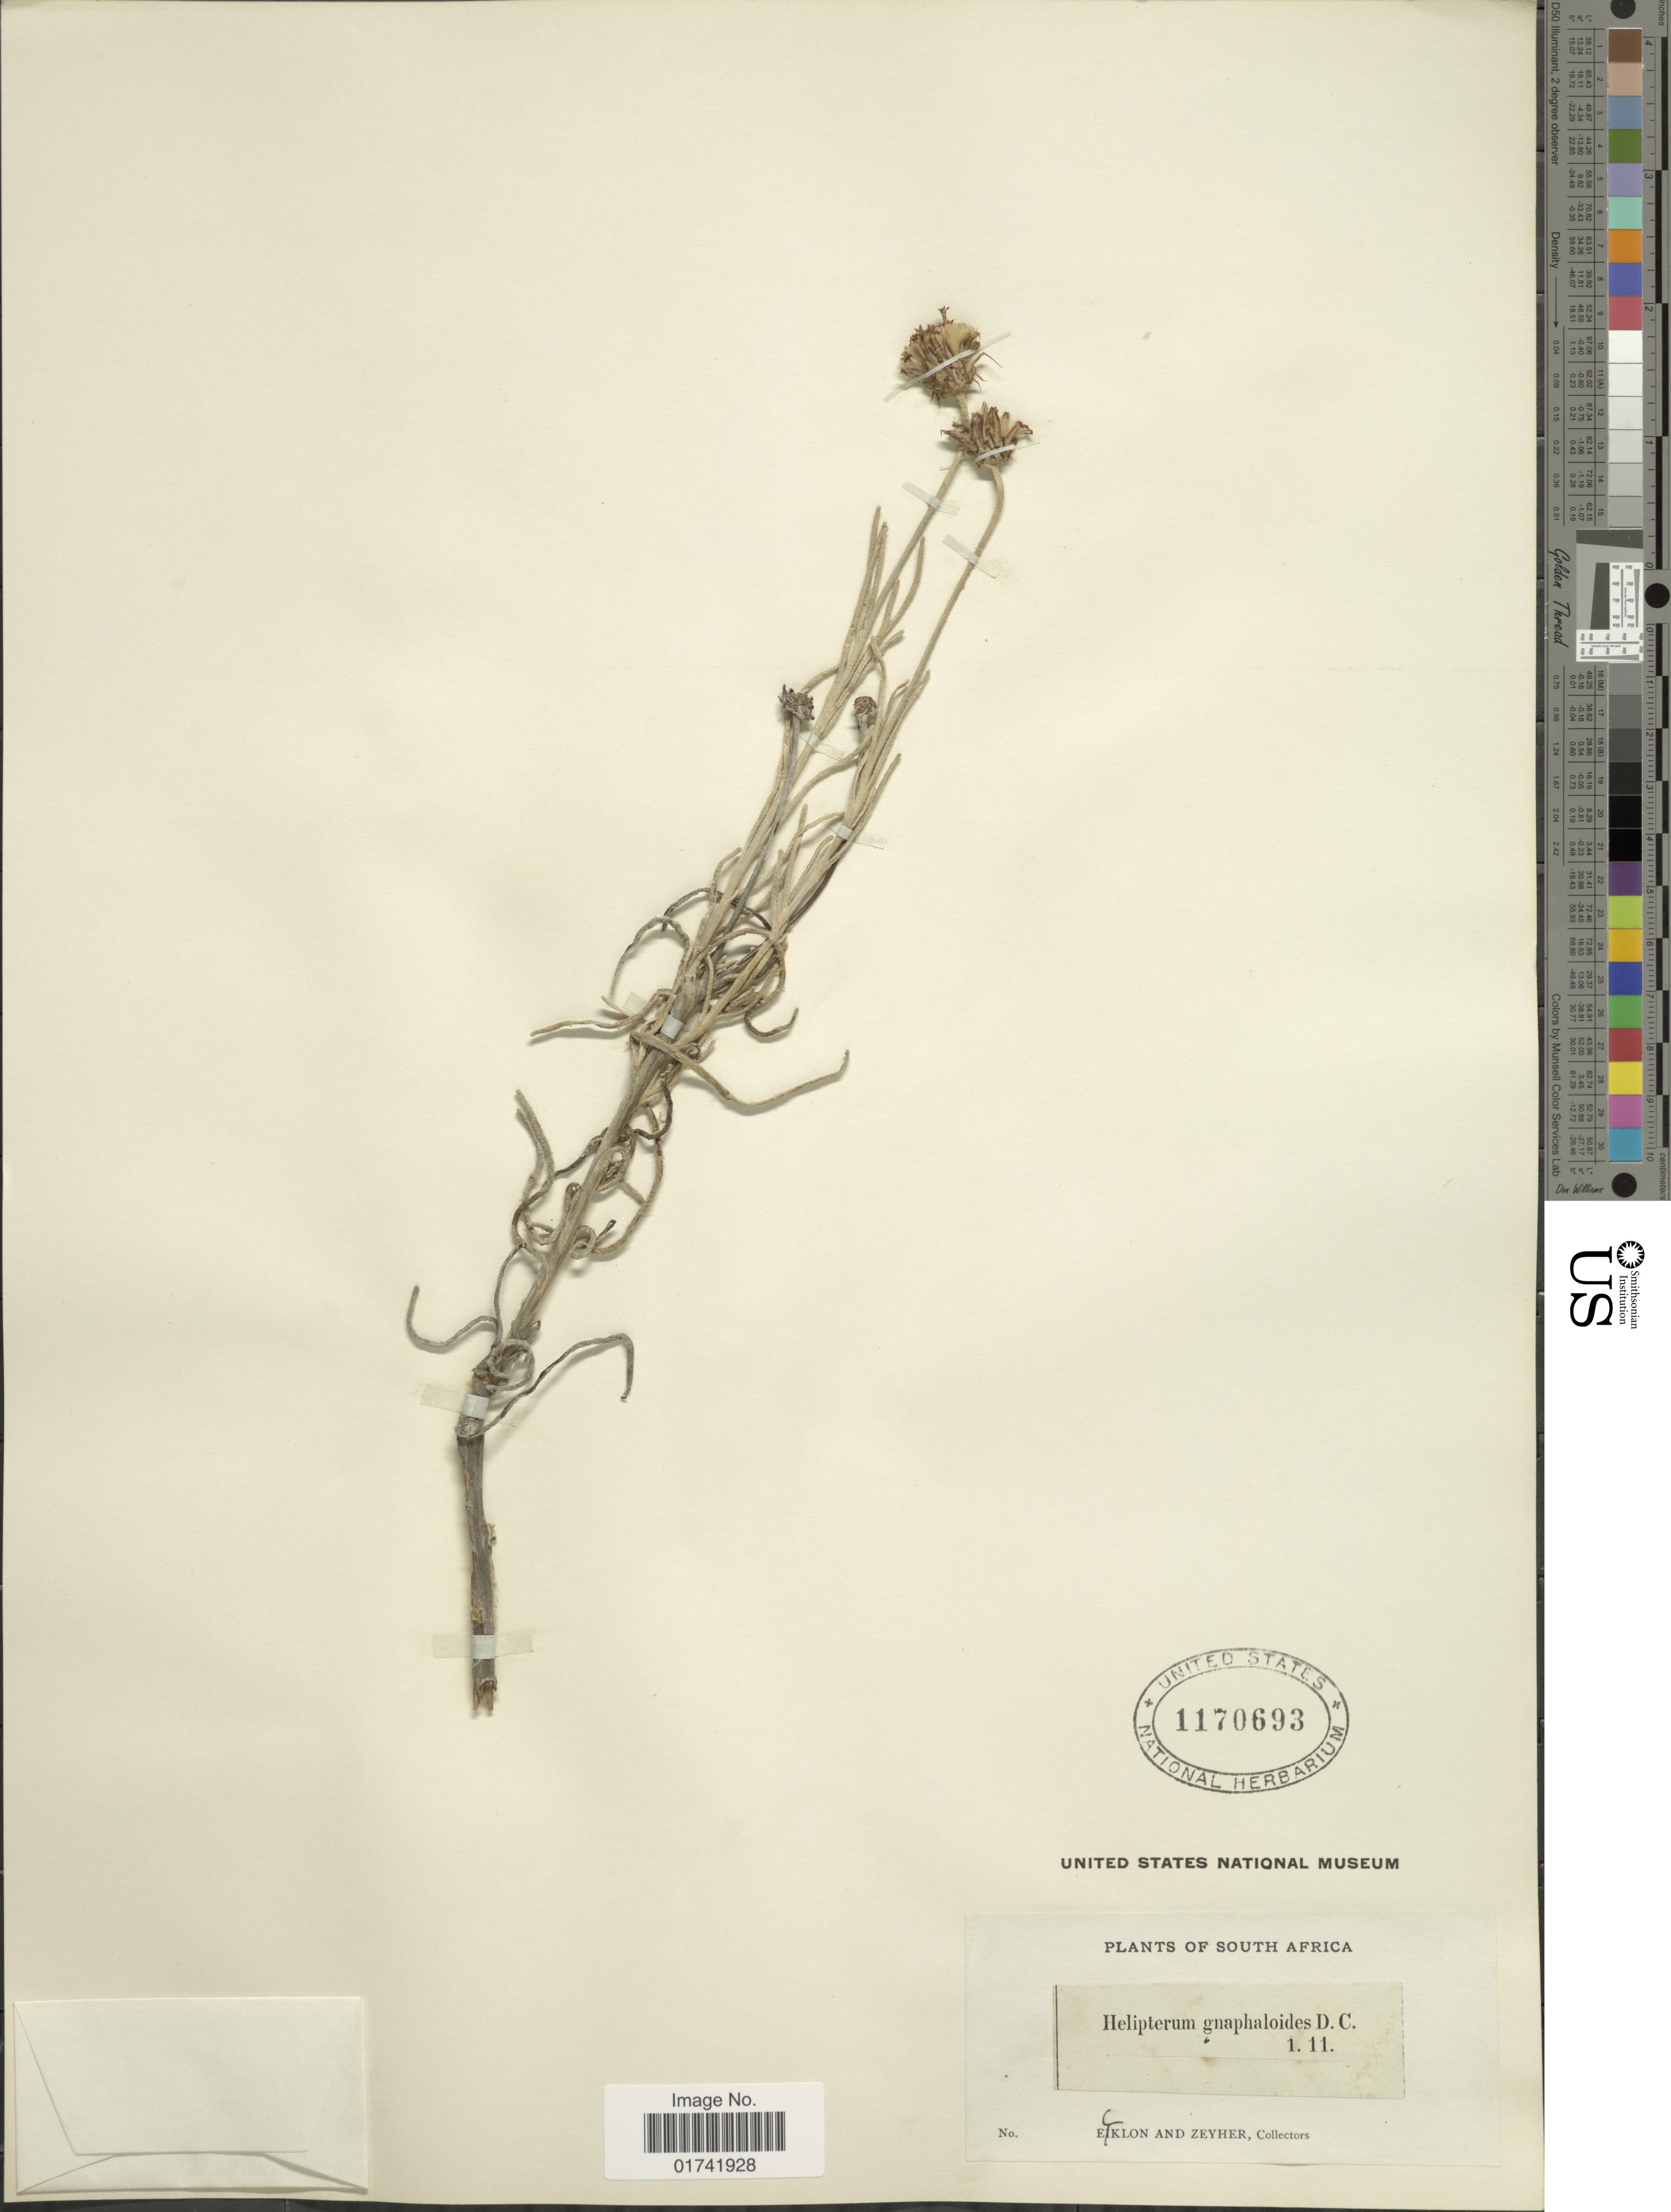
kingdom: Plantae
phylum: Tracheophyta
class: Magnoliopsida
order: Asterales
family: Asteraceae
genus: Helipterum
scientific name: Helipterum gnaphaloides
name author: (L.) DC.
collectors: -. Ecklon & -. Zeyher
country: South Africa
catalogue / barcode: US 1170693